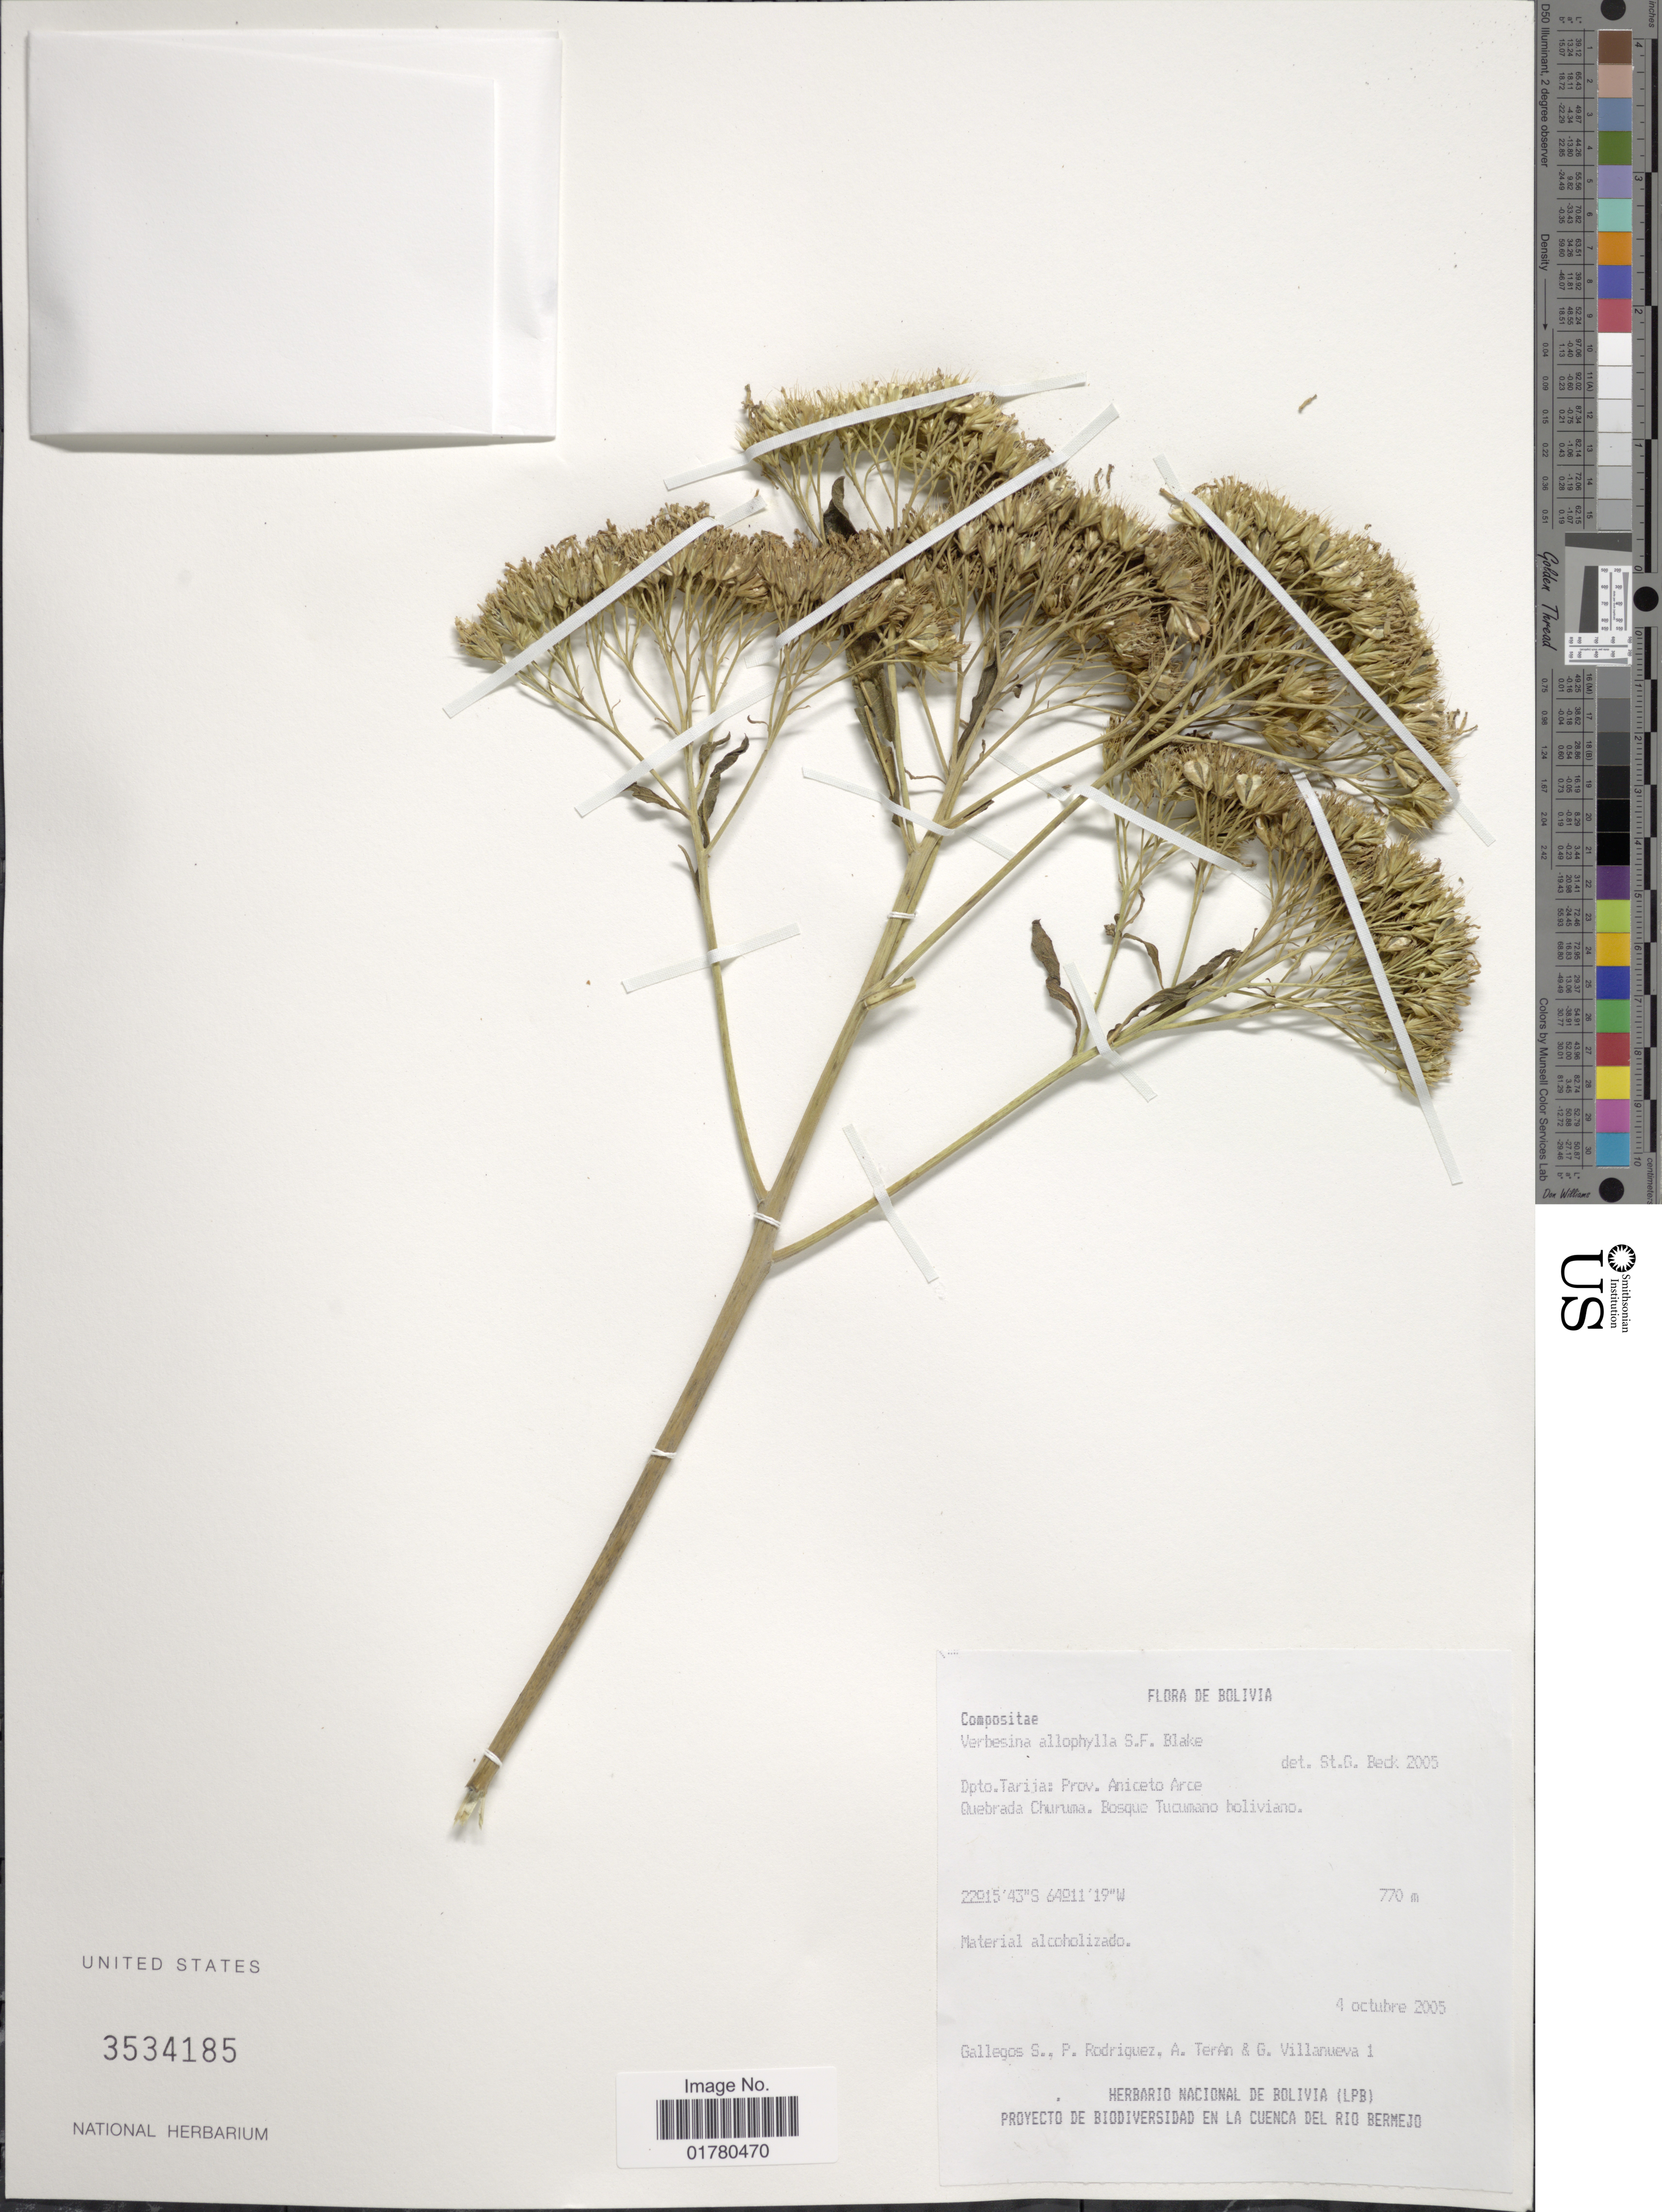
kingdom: Plantae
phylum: Tracheophyta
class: Magnoliopsida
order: Asterales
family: Asteraceae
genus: Verbesina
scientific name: Verbesina allophylla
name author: Blake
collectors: S. Gallegos, P. Rodríguez, A. Teran & G. Villanueva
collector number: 1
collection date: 2005-10-04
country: Bolivia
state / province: Tarija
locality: Dpto Tarija: Prov. Aniceto Arce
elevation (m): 770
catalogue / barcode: US 3534185